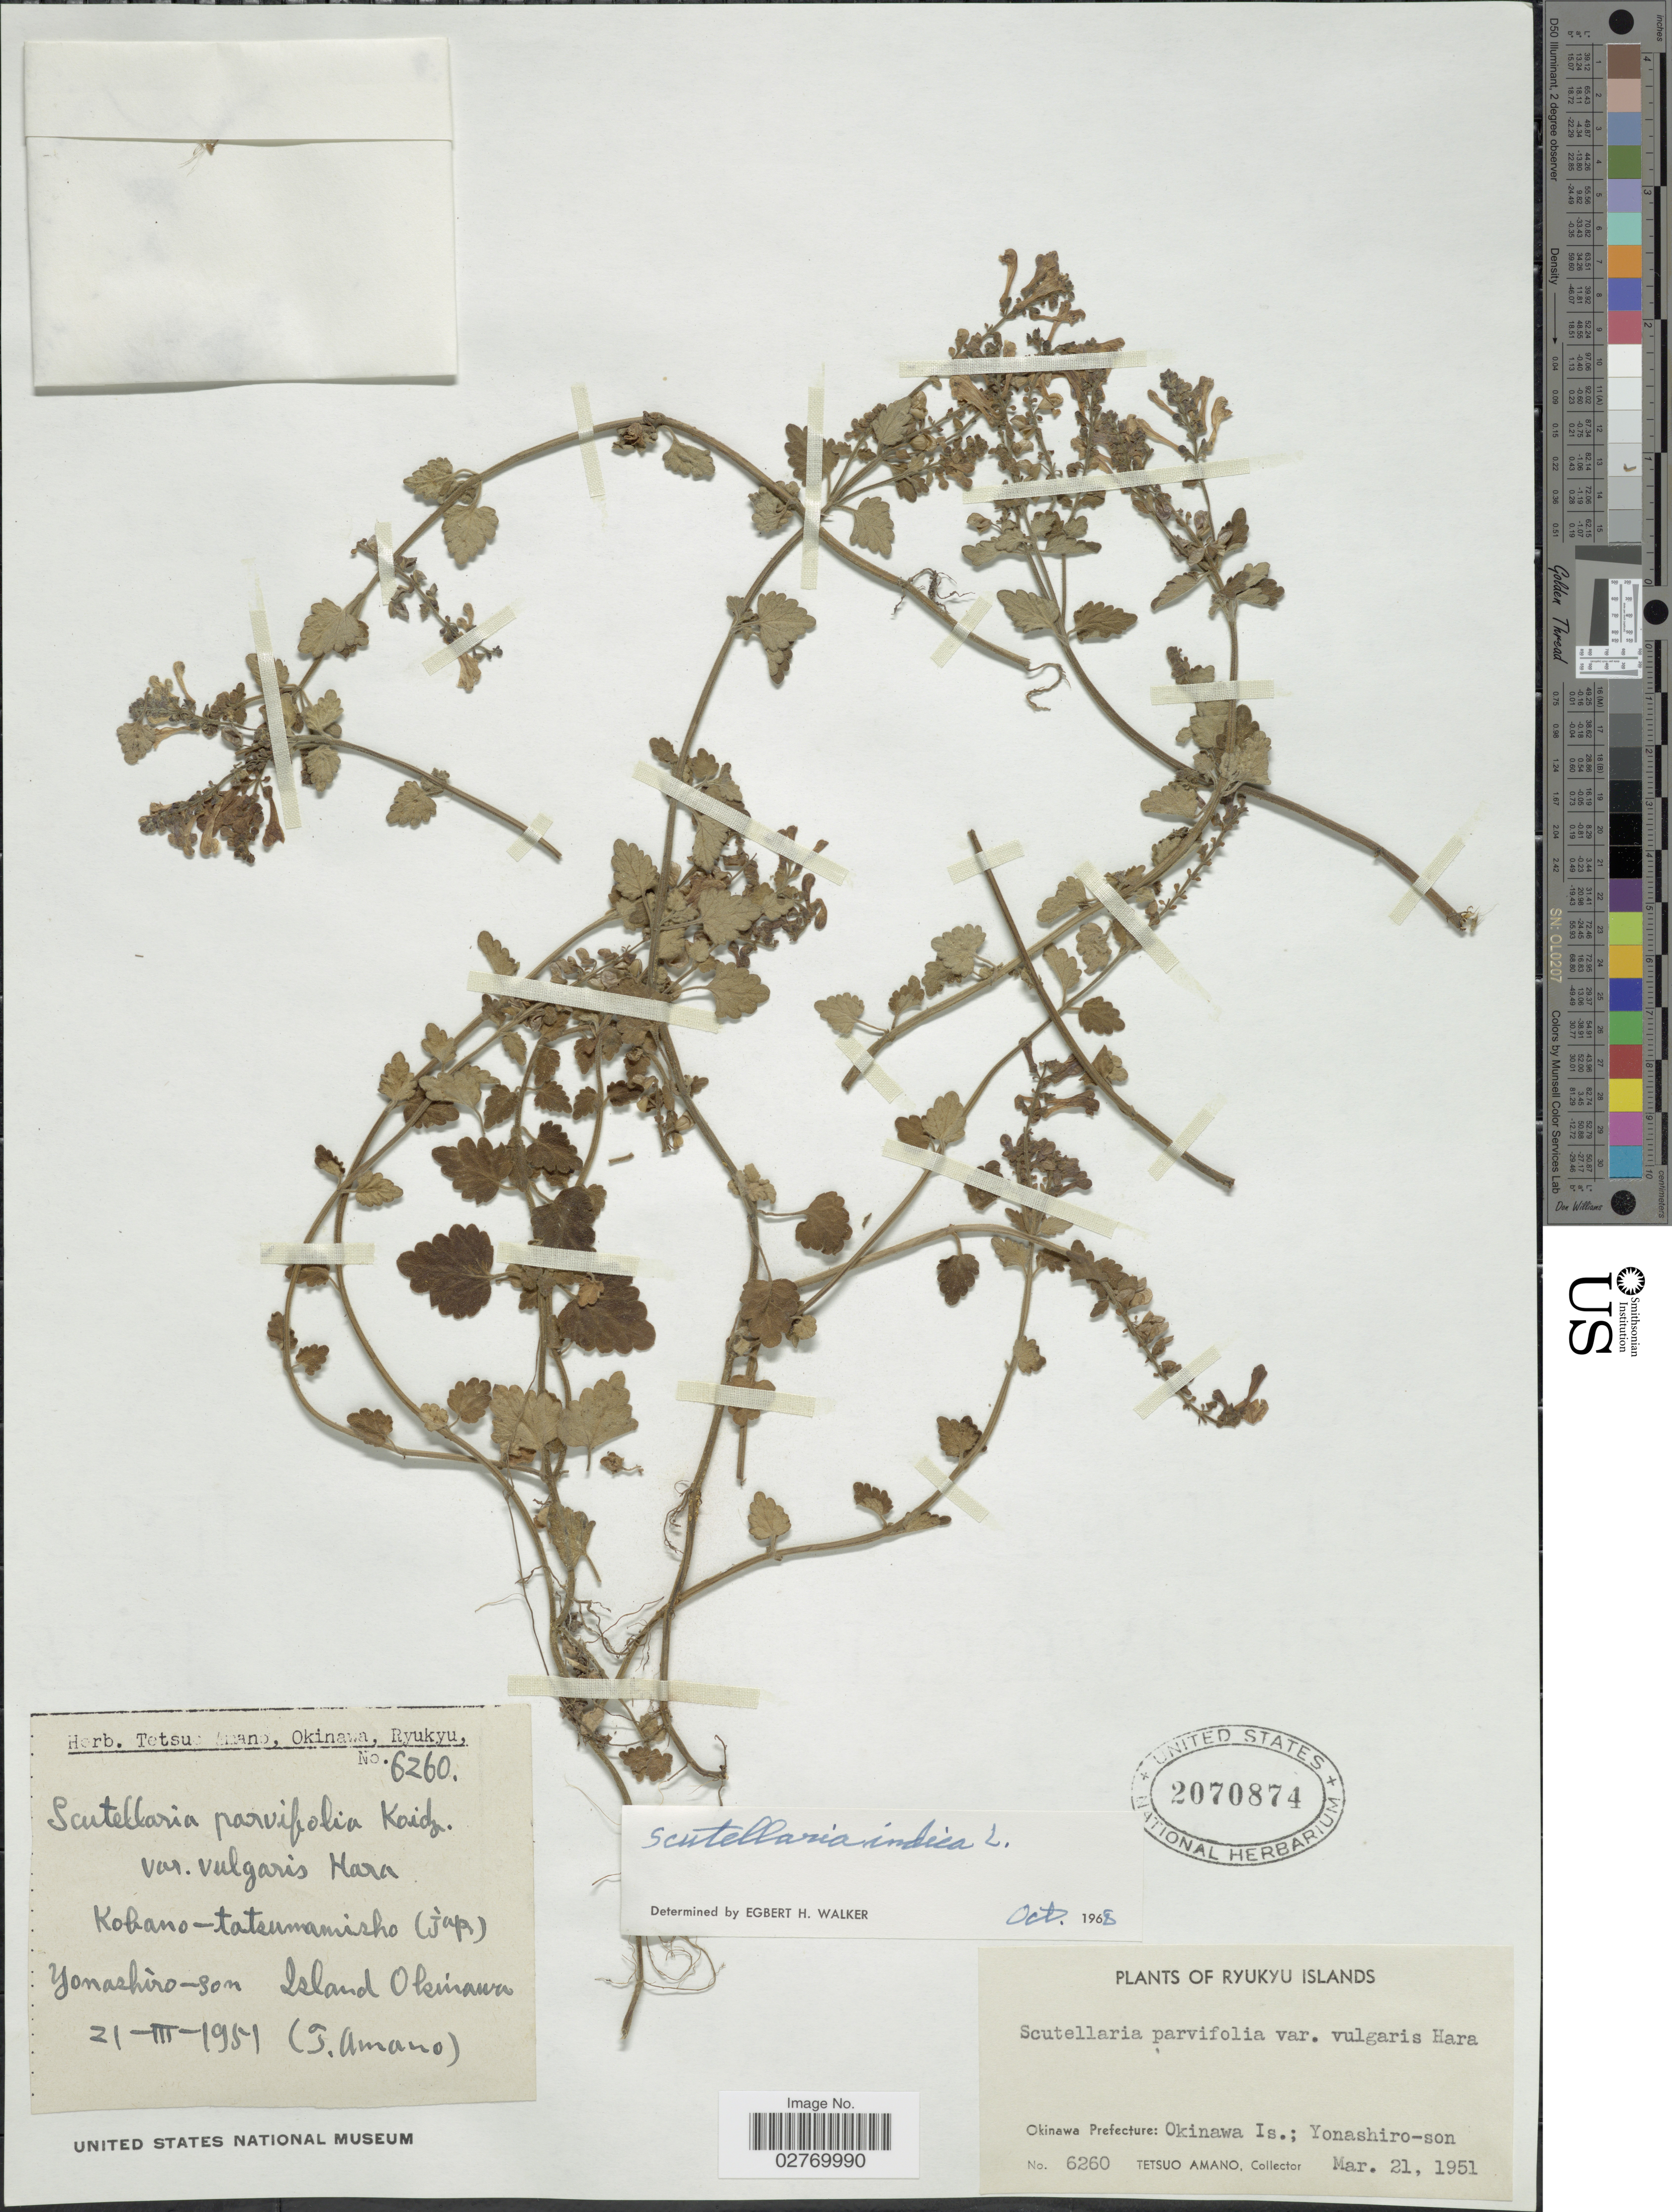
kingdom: Plantae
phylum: Tracheophyta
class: Magnoliopsida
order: Lamiales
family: Lamiaceae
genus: Scutellaria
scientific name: Scutellaria indica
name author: L.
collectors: T. Amano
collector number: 6260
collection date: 1951-03-21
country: Japan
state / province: Okinawa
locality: Ryukyu Islands. Okinawa Prefecture: Okinawa Is.; Yonashiro-son.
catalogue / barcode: US 2070874